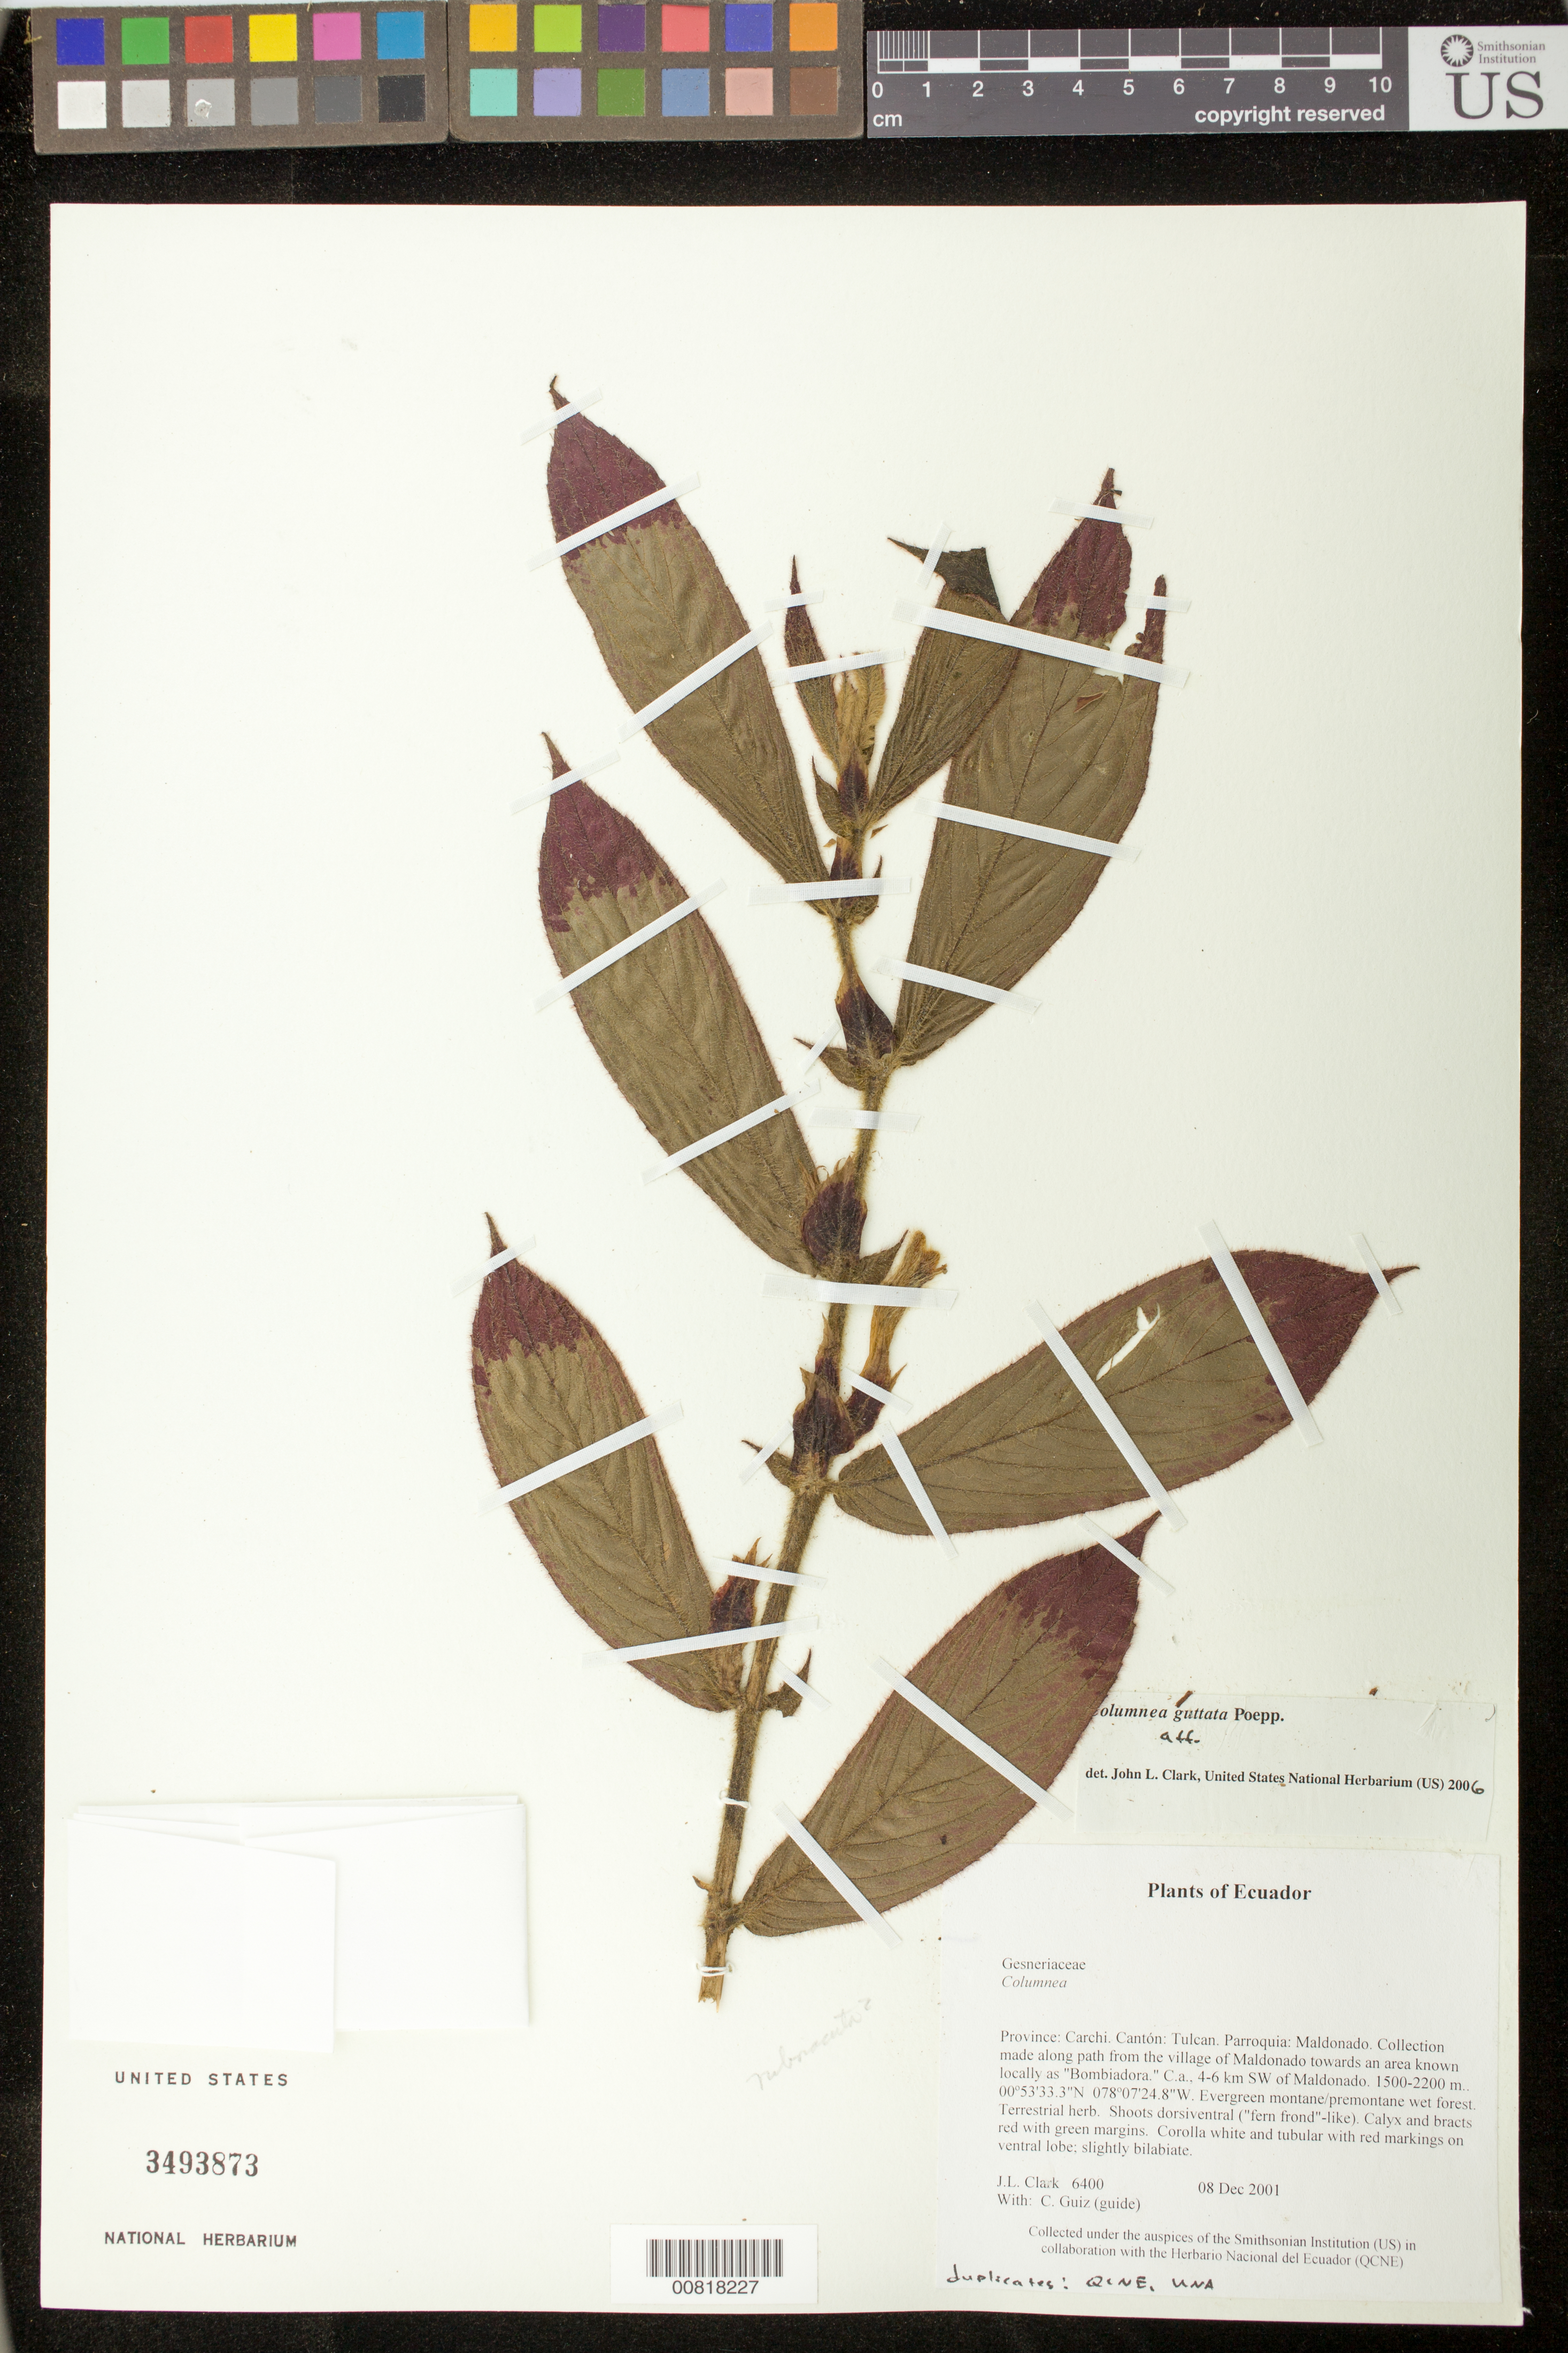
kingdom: Plantae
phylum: Tracheophyta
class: Magnoliopsida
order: Lamiales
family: Gesneriaceae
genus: Columnea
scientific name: Columnea guttata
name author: Poepp.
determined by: Clark, J. L., (SEL), The Marie Selby Botanical Garden (UNITED STATES)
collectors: J. L. Clark & C. Guiz (guide)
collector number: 6400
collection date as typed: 08 Dec 2001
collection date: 2001-12-08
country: Ecuador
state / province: Carchi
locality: Tulcan. Parroquia: Maldonado. Collection made along path from the village of Maldonado towards an area known locally as "Bombiadora." C.a., 4-6 km SW of Maldonado.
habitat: Evergreen montane/premontane wet forest.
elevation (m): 1500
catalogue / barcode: US 3493873